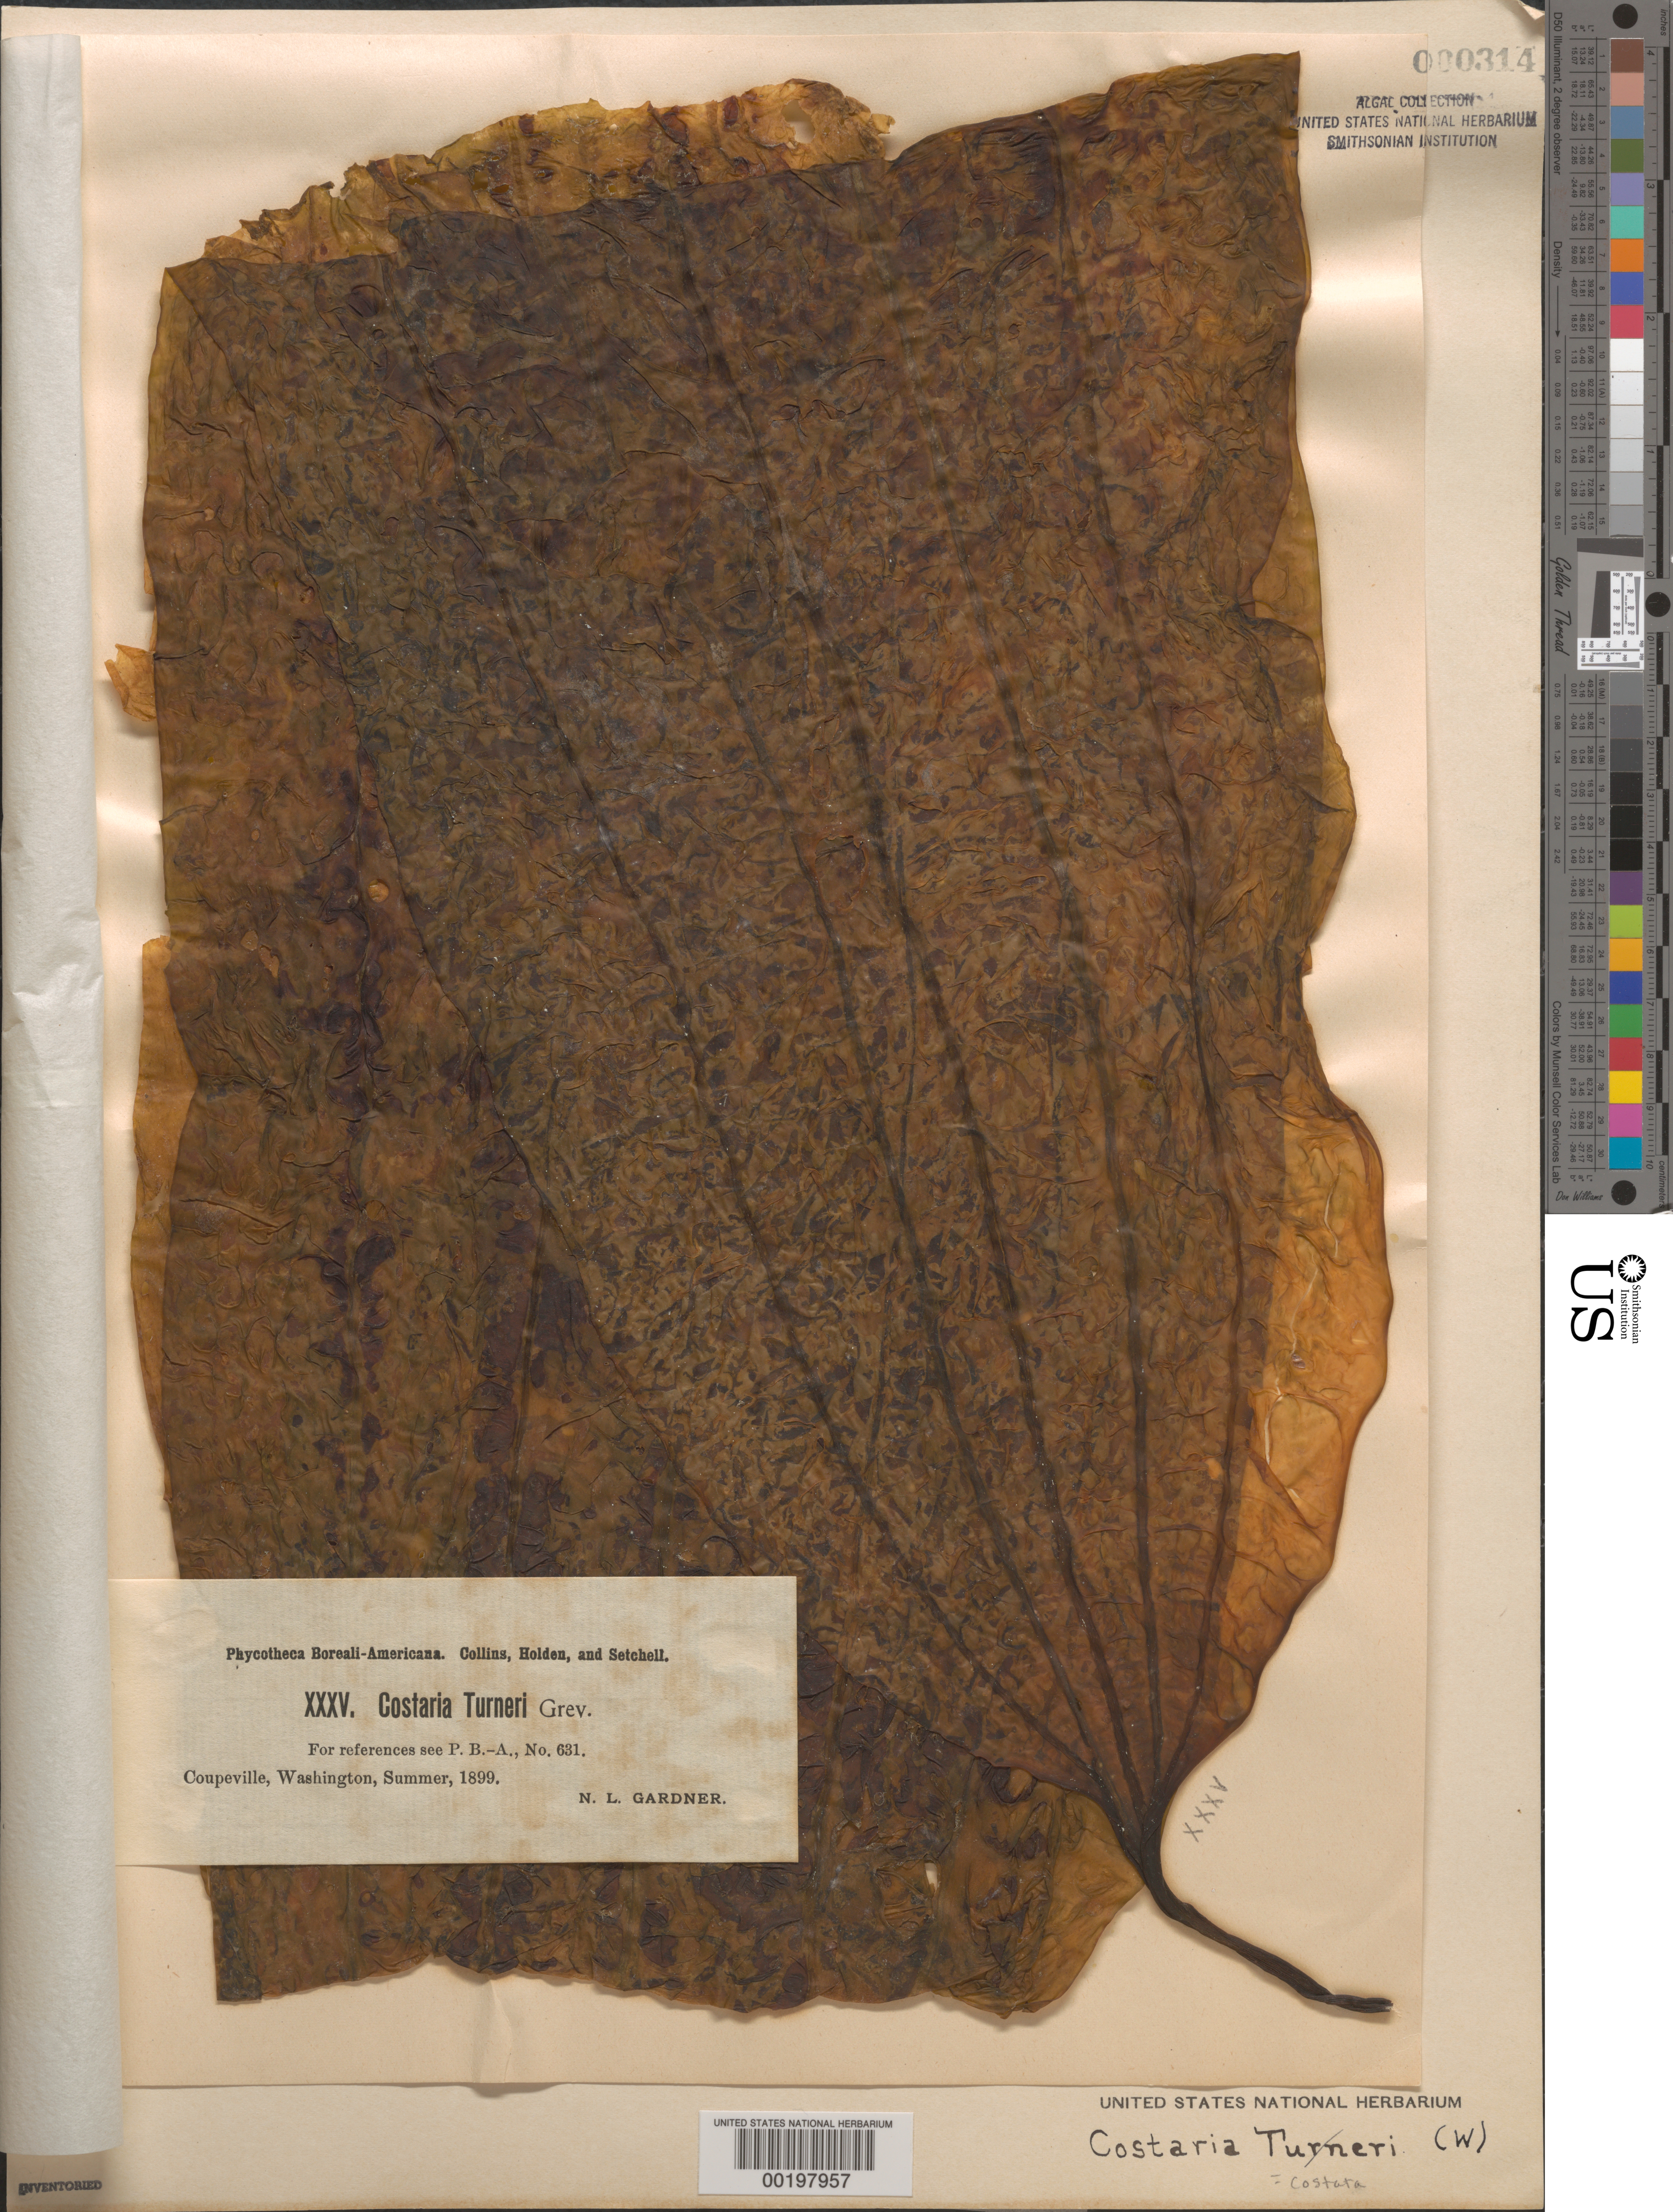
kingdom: Chromista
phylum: Ochrophyta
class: Phaeophyceae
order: Laminariales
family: Costariaceae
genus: Costaria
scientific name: Costaria costata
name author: (C. Agardh) D.A. Saunders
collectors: N. Gardner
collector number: Pb-a Xxxv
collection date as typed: Sum 1899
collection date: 1899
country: United States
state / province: Washington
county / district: Island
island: Whidbey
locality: Coupeville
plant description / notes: Collins, Holden & Setchell, Phycotheca Boreali-Americana, as Costaria turneri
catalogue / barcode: US 314